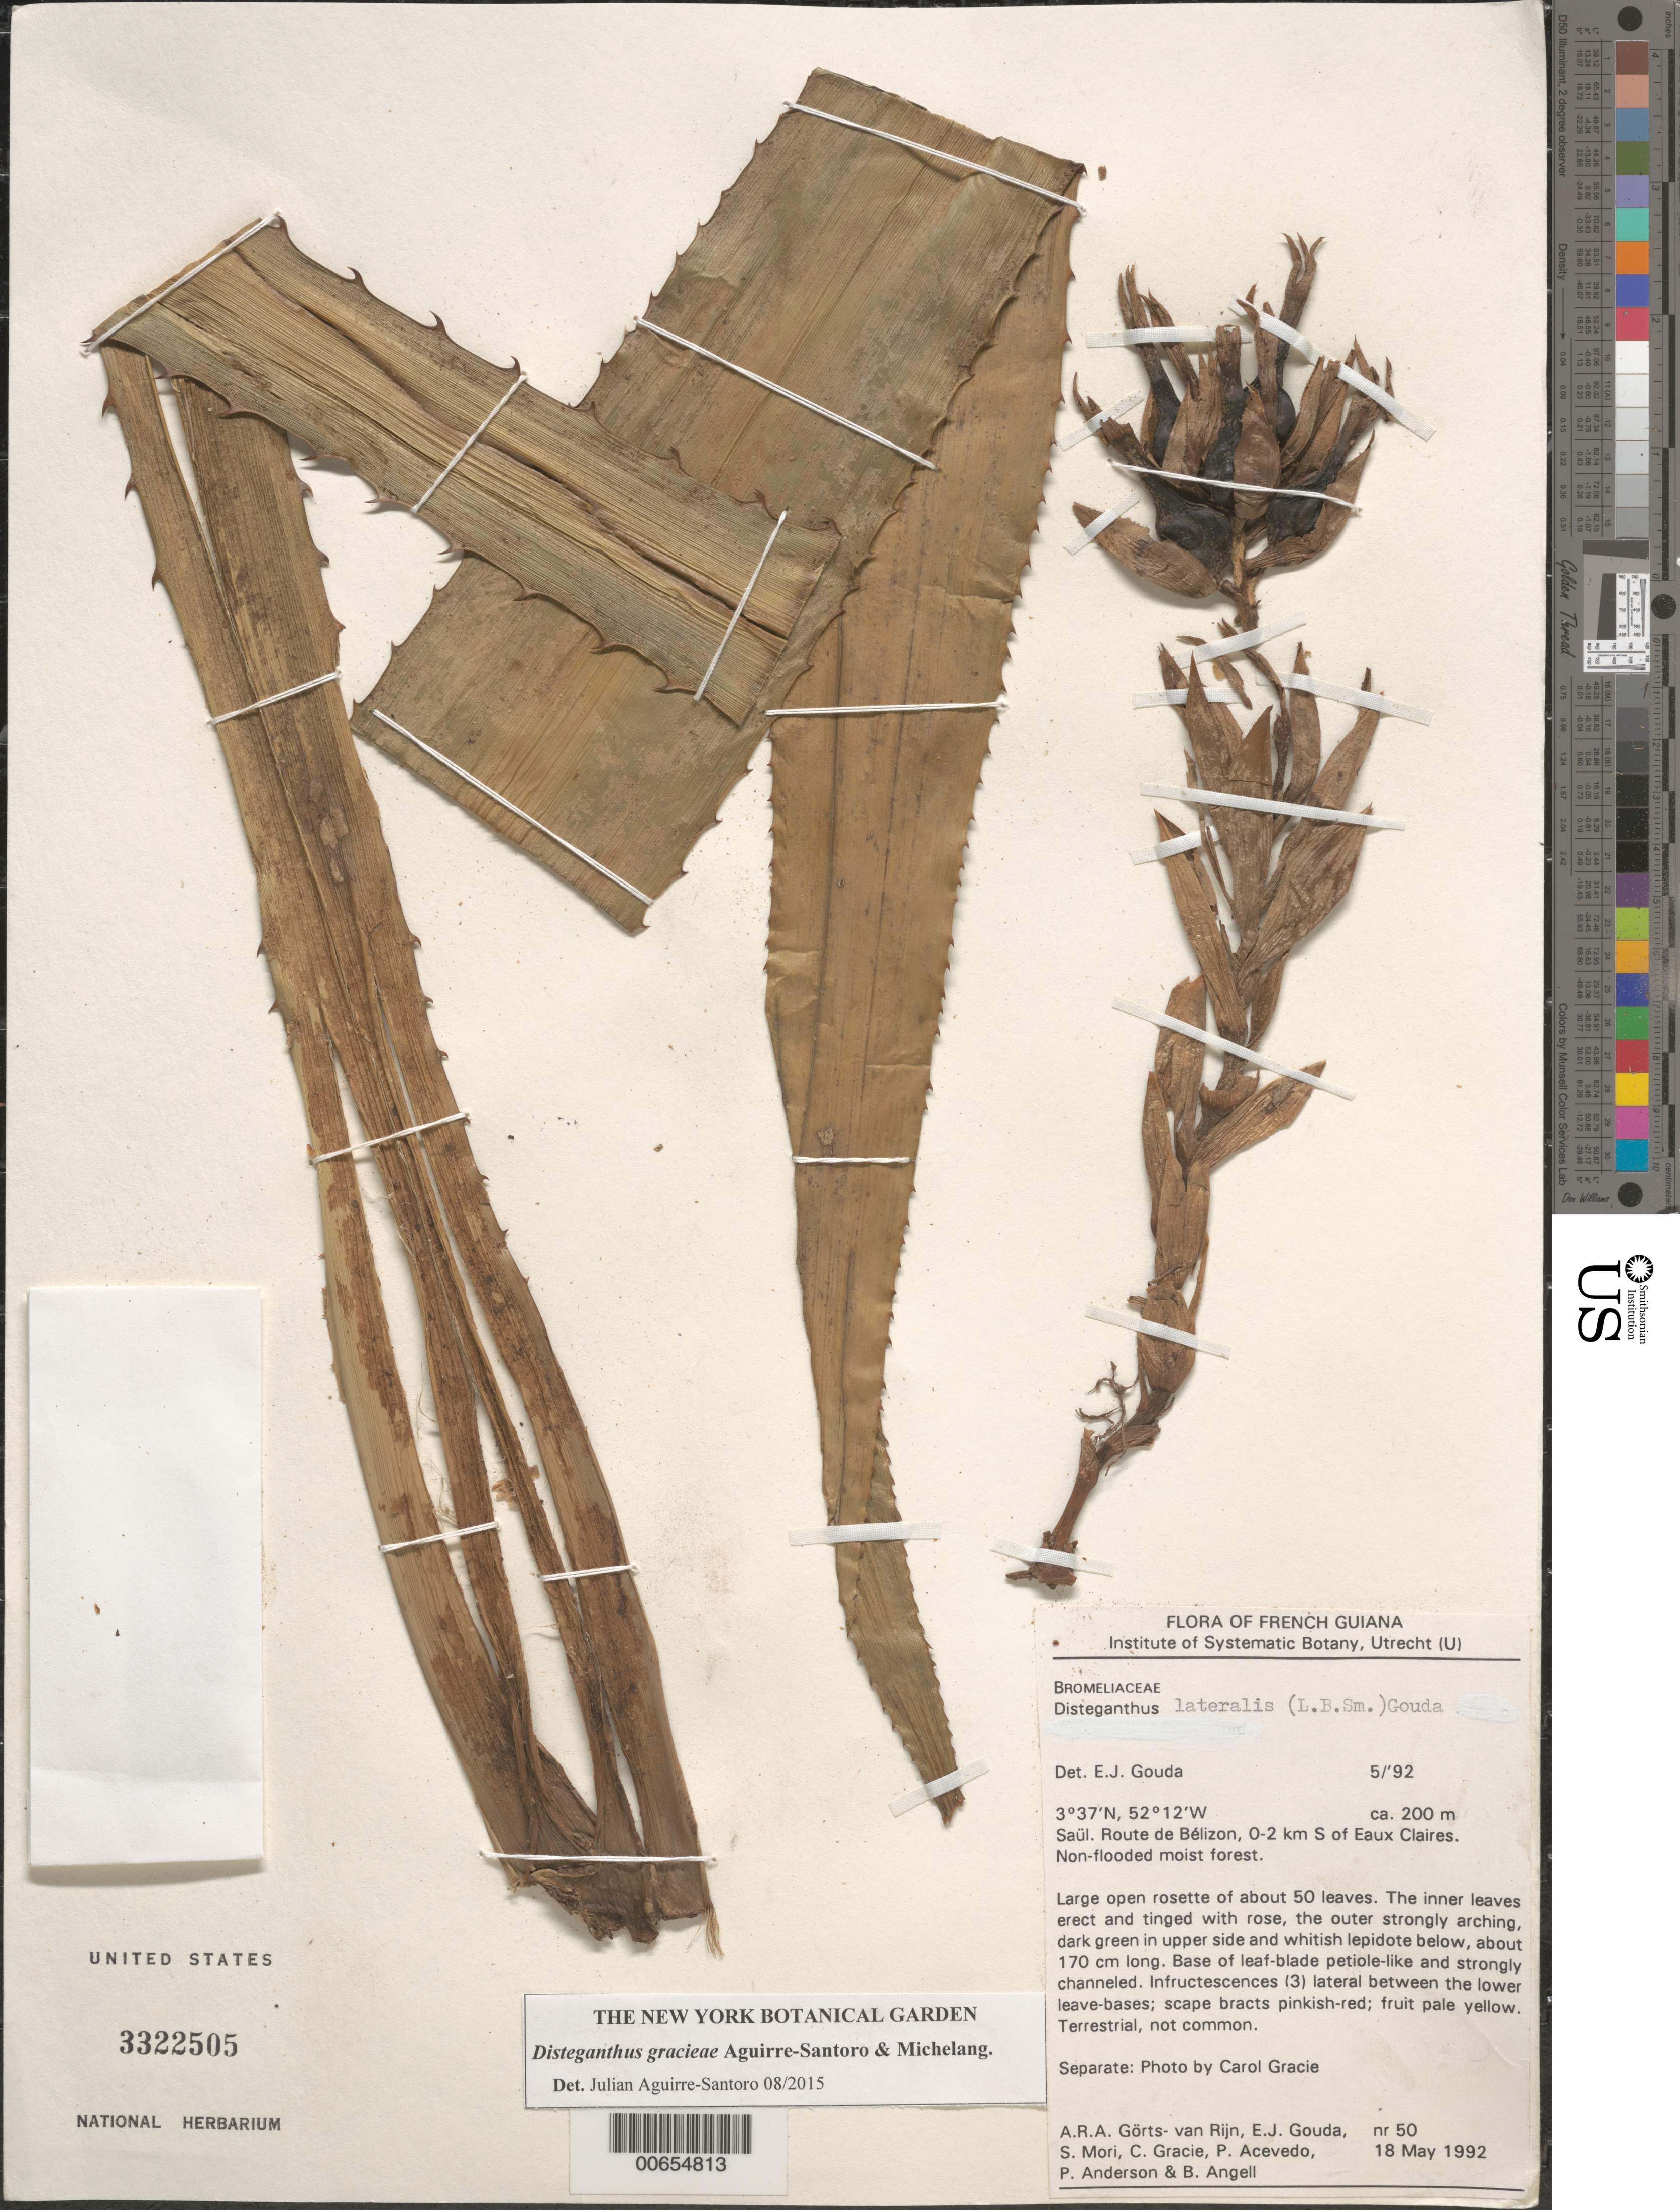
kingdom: Plantae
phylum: Tracheophyta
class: Liliopsida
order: Poales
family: Bromeliaceae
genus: Disteganthus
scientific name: Disteganthus lateralis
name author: (L.B. Sm.) Gouda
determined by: Gouda, E. J.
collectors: A. .R. A. Görts-van Rijn, E. J. Gouda, S. Mori, C. A. Gracie, P. Acevedo-Rodr., -- Anderson & Bobbi Angell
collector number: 50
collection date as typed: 18-May-92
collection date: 1992-05-18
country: French Guiana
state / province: Saint-Laurent-du-Maroni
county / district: Saül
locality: Route de Bélizon, 0-2 km S of Eaux Claires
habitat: Nonflooded moist forest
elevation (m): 200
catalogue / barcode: US 3322505